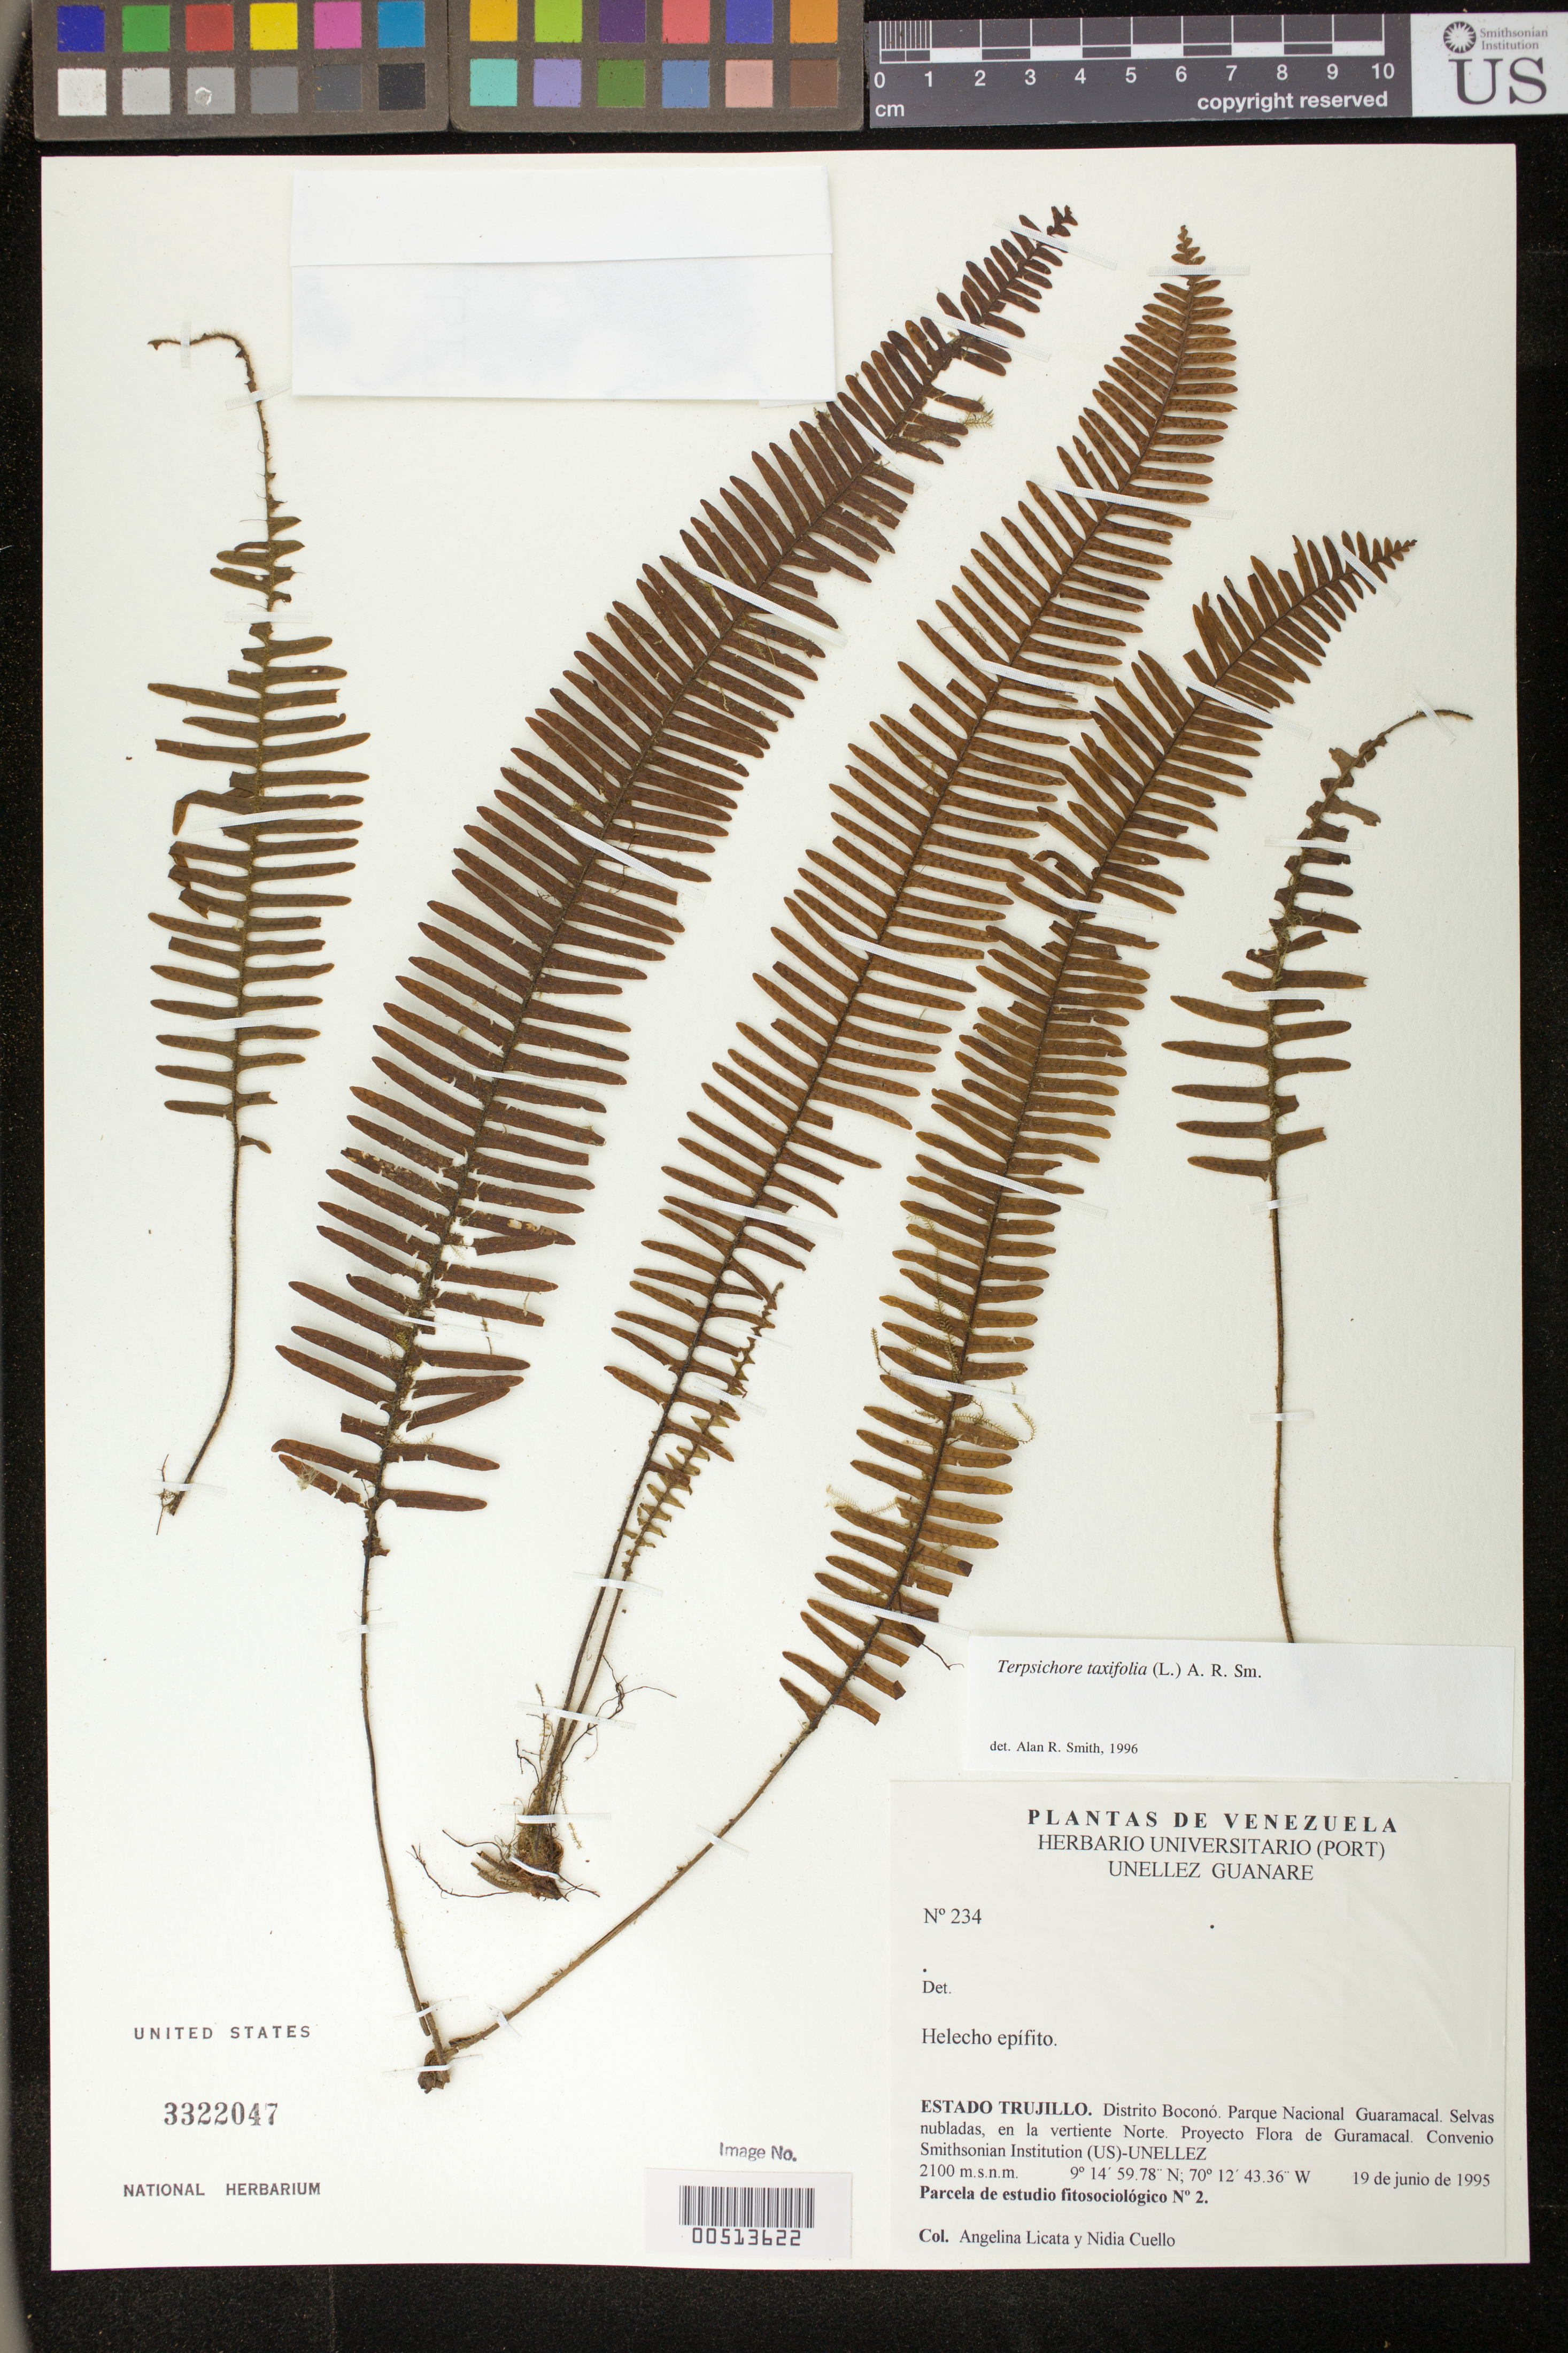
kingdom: Plantae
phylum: Tracheophyta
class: Polypodiopsida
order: Polypodiales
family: Polypodiaceae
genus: Terpsichore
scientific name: Terpsichore taxifolia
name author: (L.) A.R. Sm.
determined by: Smith, Alan R., (UC)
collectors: A. Licata & N. L. Cuello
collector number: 234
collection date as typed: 19 Jun 1995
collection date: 1995-06-19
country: Venezuela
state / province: Trujillo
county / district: Boconó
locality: Parque Nacional Guaramacal, vertiente N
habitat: Selvas nubladas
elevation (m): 2100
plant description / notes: MO, PORT, UC, US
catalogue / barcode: US 3322047